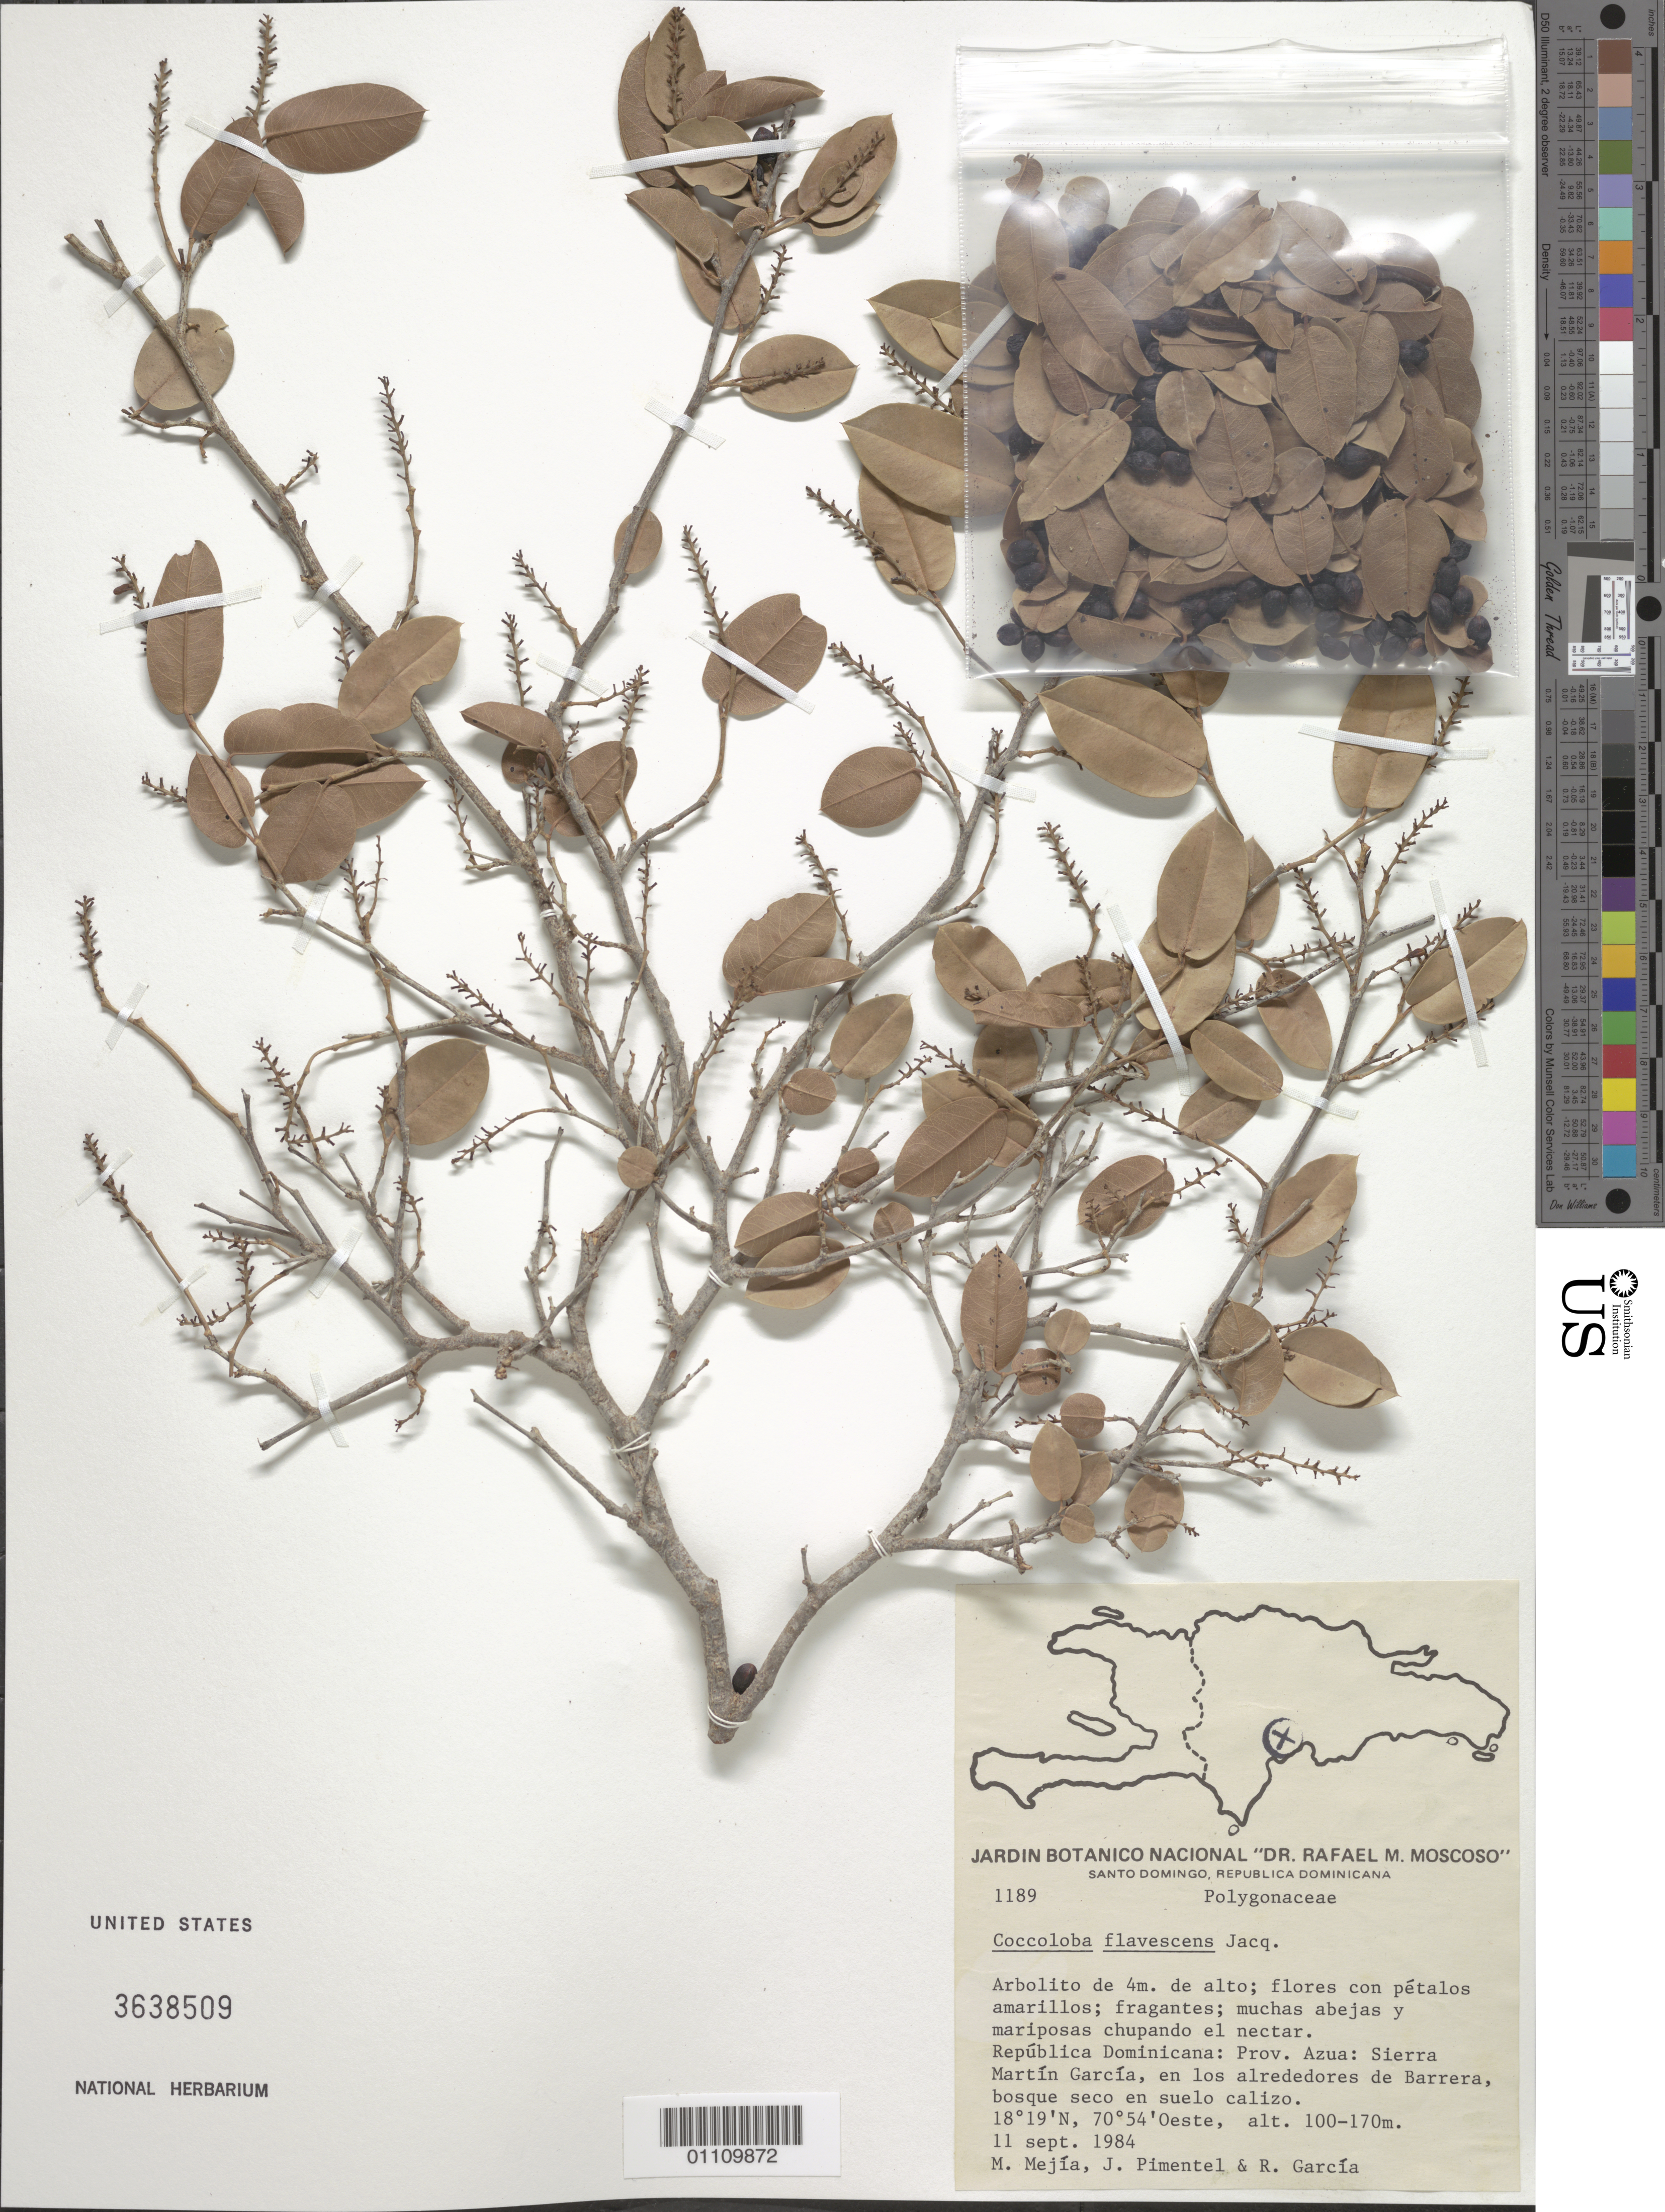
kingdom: Plantae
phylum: Tracheophyta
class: Magnoliopsida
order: Caryophyllales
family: Polygonaceae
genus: Coccoloba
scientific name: Coccoloba flavescens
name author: Jacq.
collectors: M. Mejia, J. Pimentel & R. G. García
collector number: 1189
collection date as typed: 11 Sep 1984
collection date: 1984-09-11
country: Dominican Republic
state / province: Azua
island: Hispaniola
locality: Sierra Martín García, en los alrededores de Barrera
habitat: Bosque seco en suelo calizo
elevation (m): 100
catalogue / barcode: US 3638509